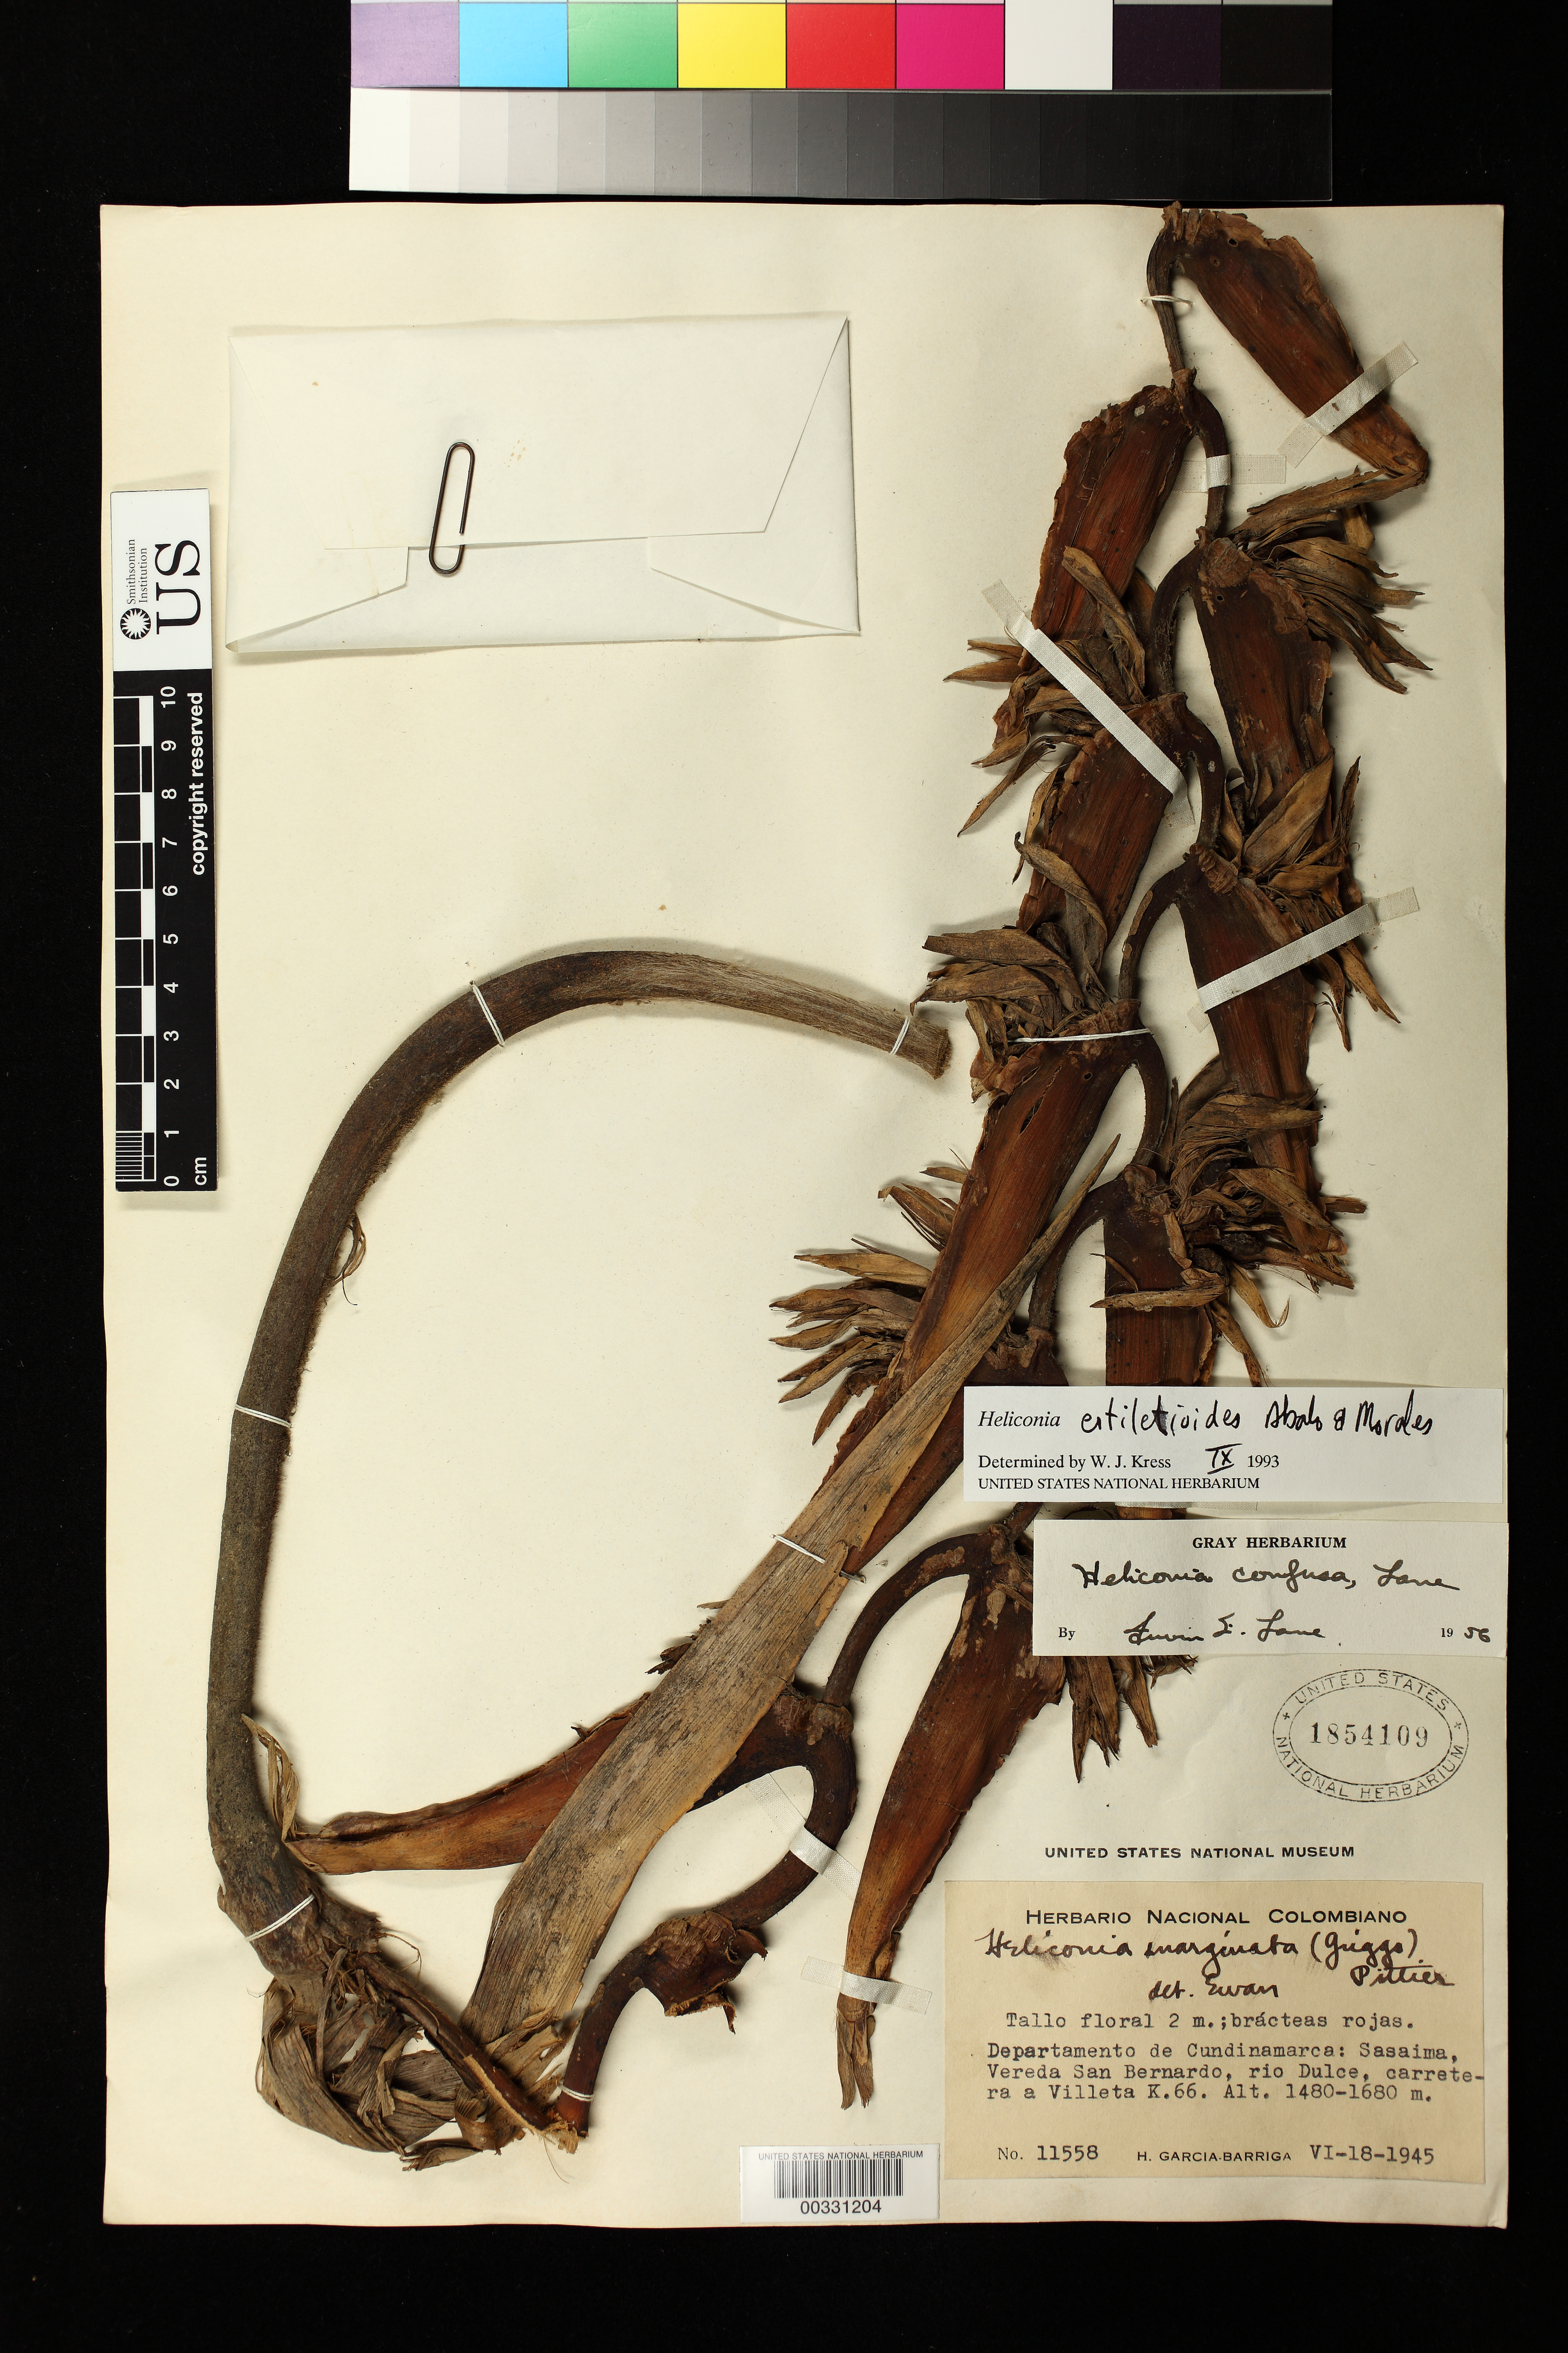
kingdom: Plantae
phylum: Tracheophyta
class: Liliopsida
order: Zingiberales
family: Heliconiaceae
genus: Heliconia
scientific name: Heliconia estiletioides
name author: Abalo & G. Morales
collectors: H. García Barriga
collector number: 11558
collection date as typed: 18 Jun 1945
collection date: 1945-06-18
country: Colombia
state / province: Cundinamarca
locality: Sasaima, Vereda San Bernardo, Rio Dulce, highway to Villeta k.66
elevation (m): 1480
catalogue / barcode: US 1854109